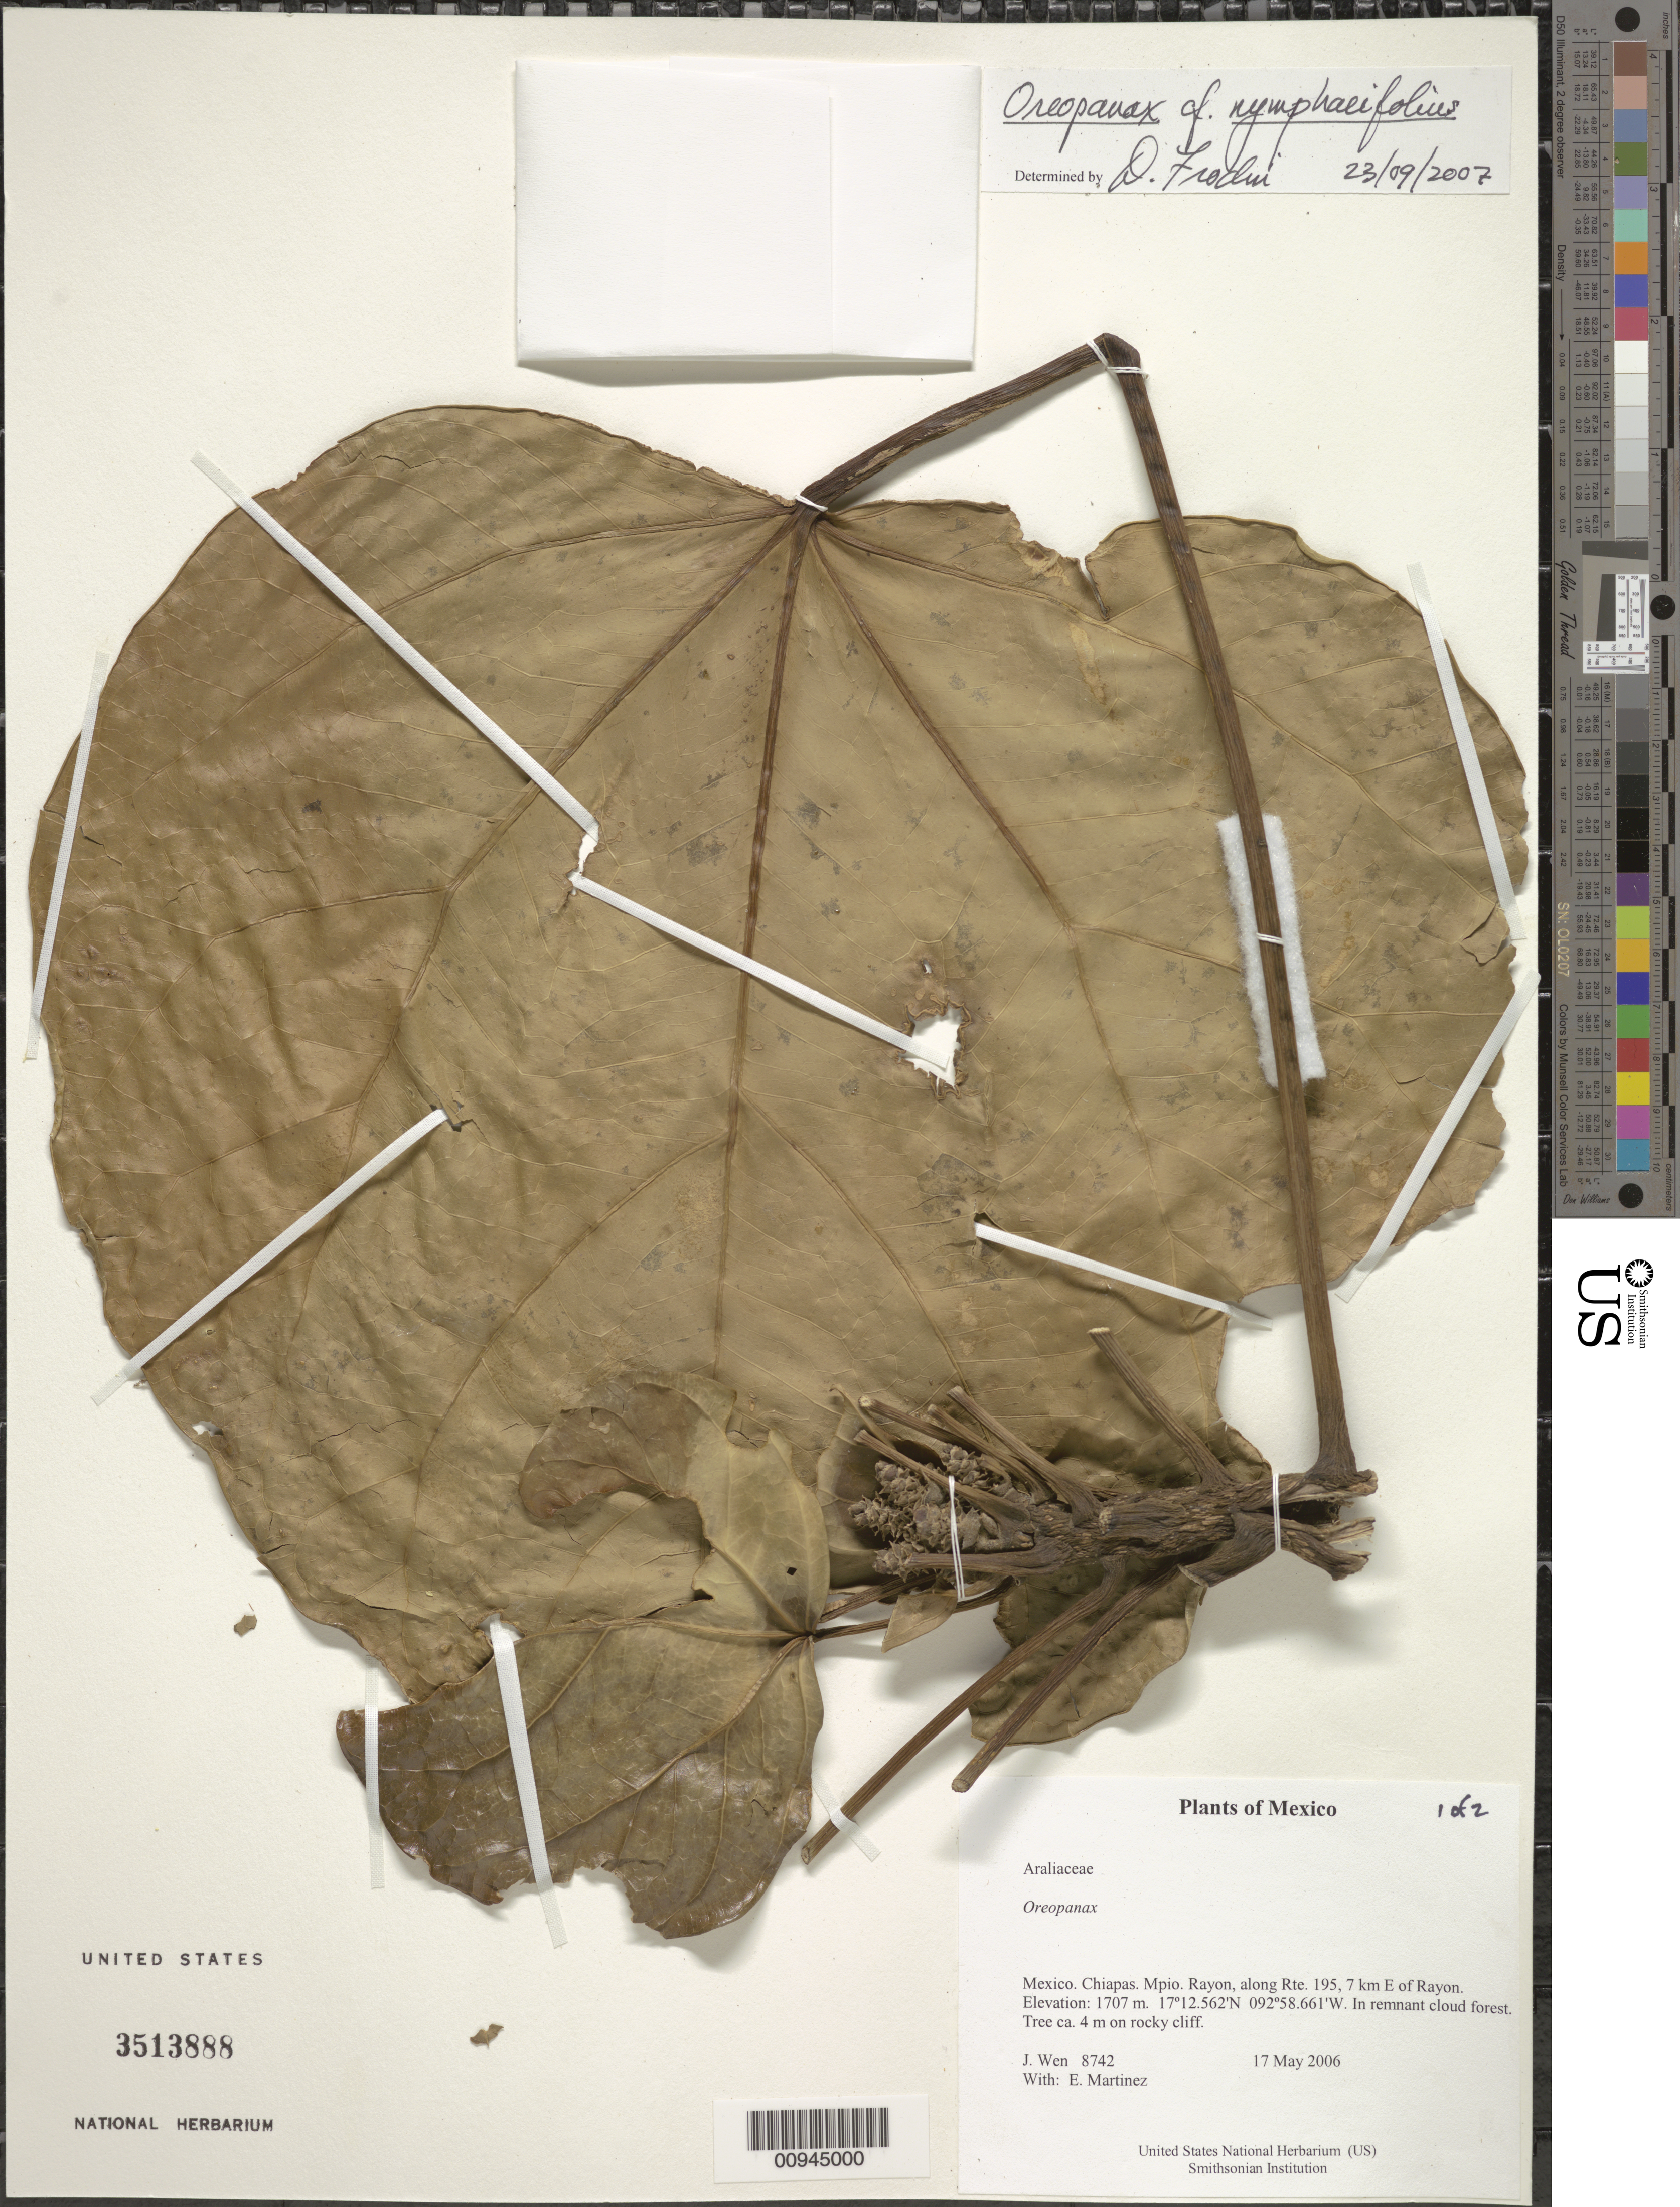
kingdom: Plantae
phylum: Tracheophyta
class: Magnoliopsida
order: Apiales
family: Araliaceae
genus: Oreopanax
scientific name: Oreopanax nymphaeifolius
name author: (Hibberd) G. Nicholson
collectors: J. Wen & E. Martínez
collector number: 8742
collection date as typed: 17 May 2006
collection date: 2006-05-17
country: Mexico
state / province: Chiapas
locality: Mpio. Rayon, along Rte. 195, 7 km E of Rayon.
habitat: In remnant cloud forest.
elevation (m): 1707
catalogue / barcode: US 3513888